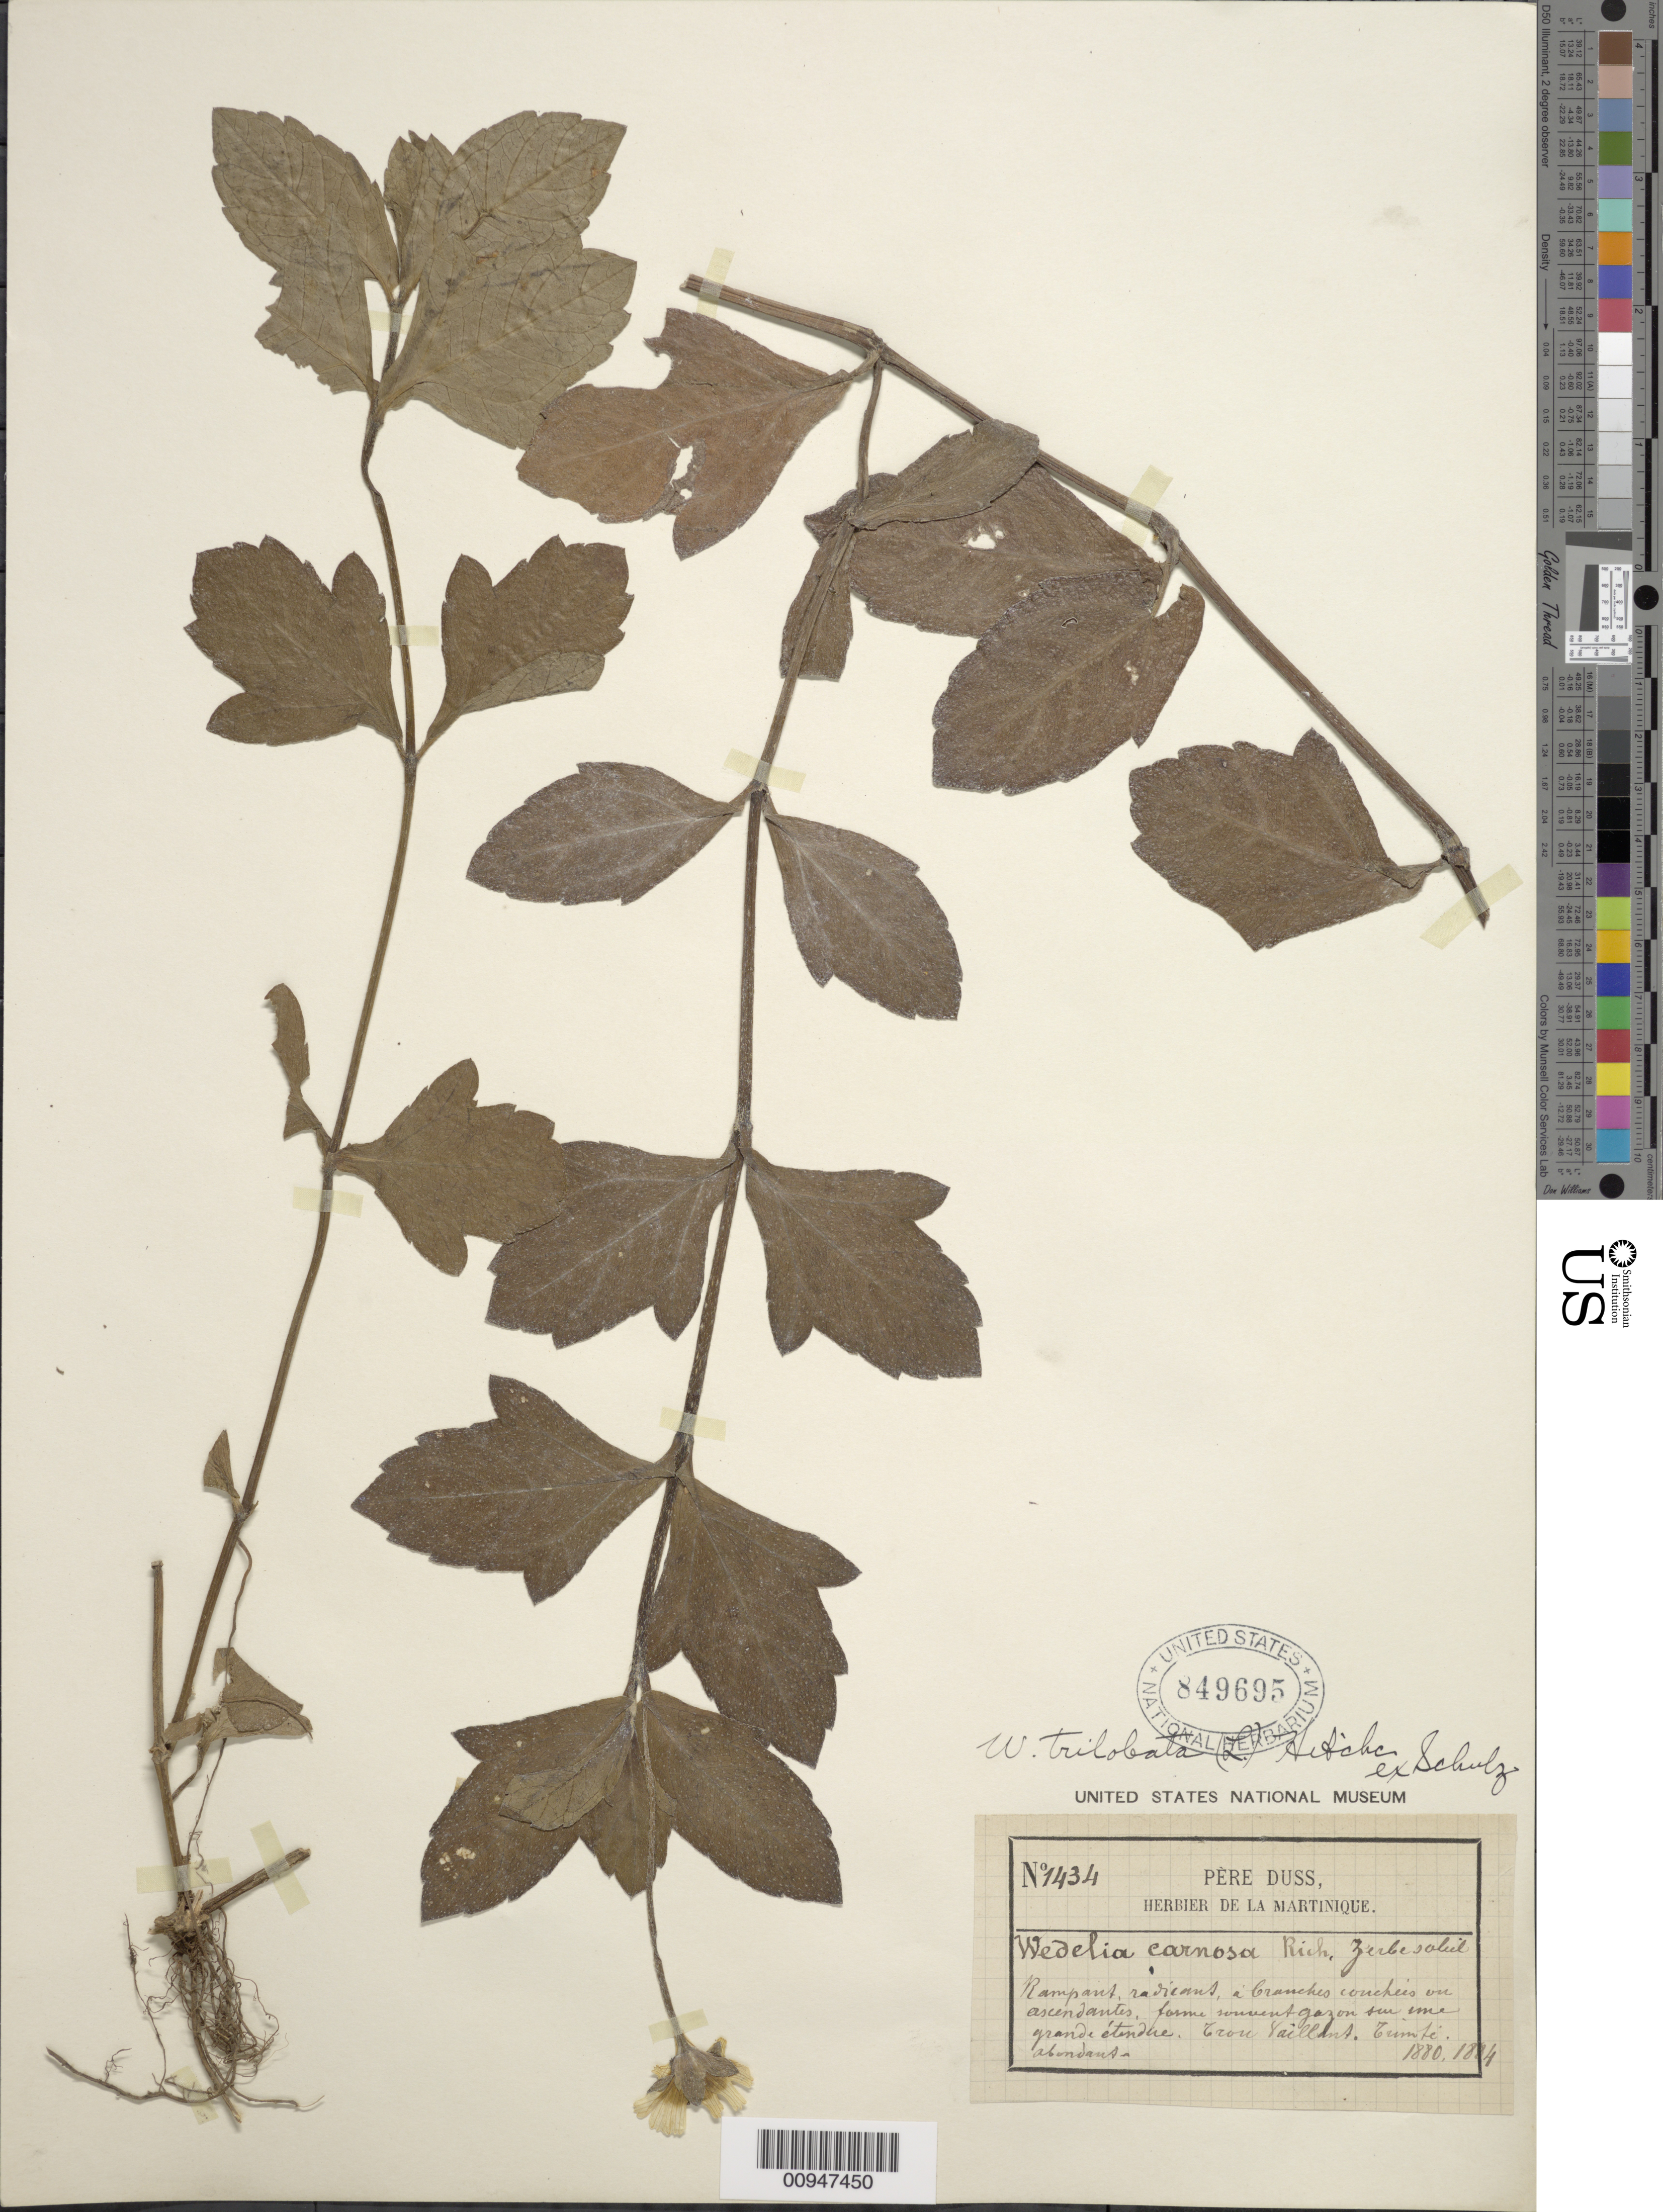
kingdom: Plantae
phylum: Tracheophyta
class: Magnoliopsida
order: Asterales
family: Asteraceae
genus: Sphagneticola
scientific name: Sphagneticola trilobata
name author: (L.) Pruski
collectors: Père Duss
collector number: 1434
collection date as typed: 1880 to -- --- 1884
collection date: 1880/1884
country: Martinique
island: Martinique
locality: Trou Vaillant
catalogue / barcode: US 849695